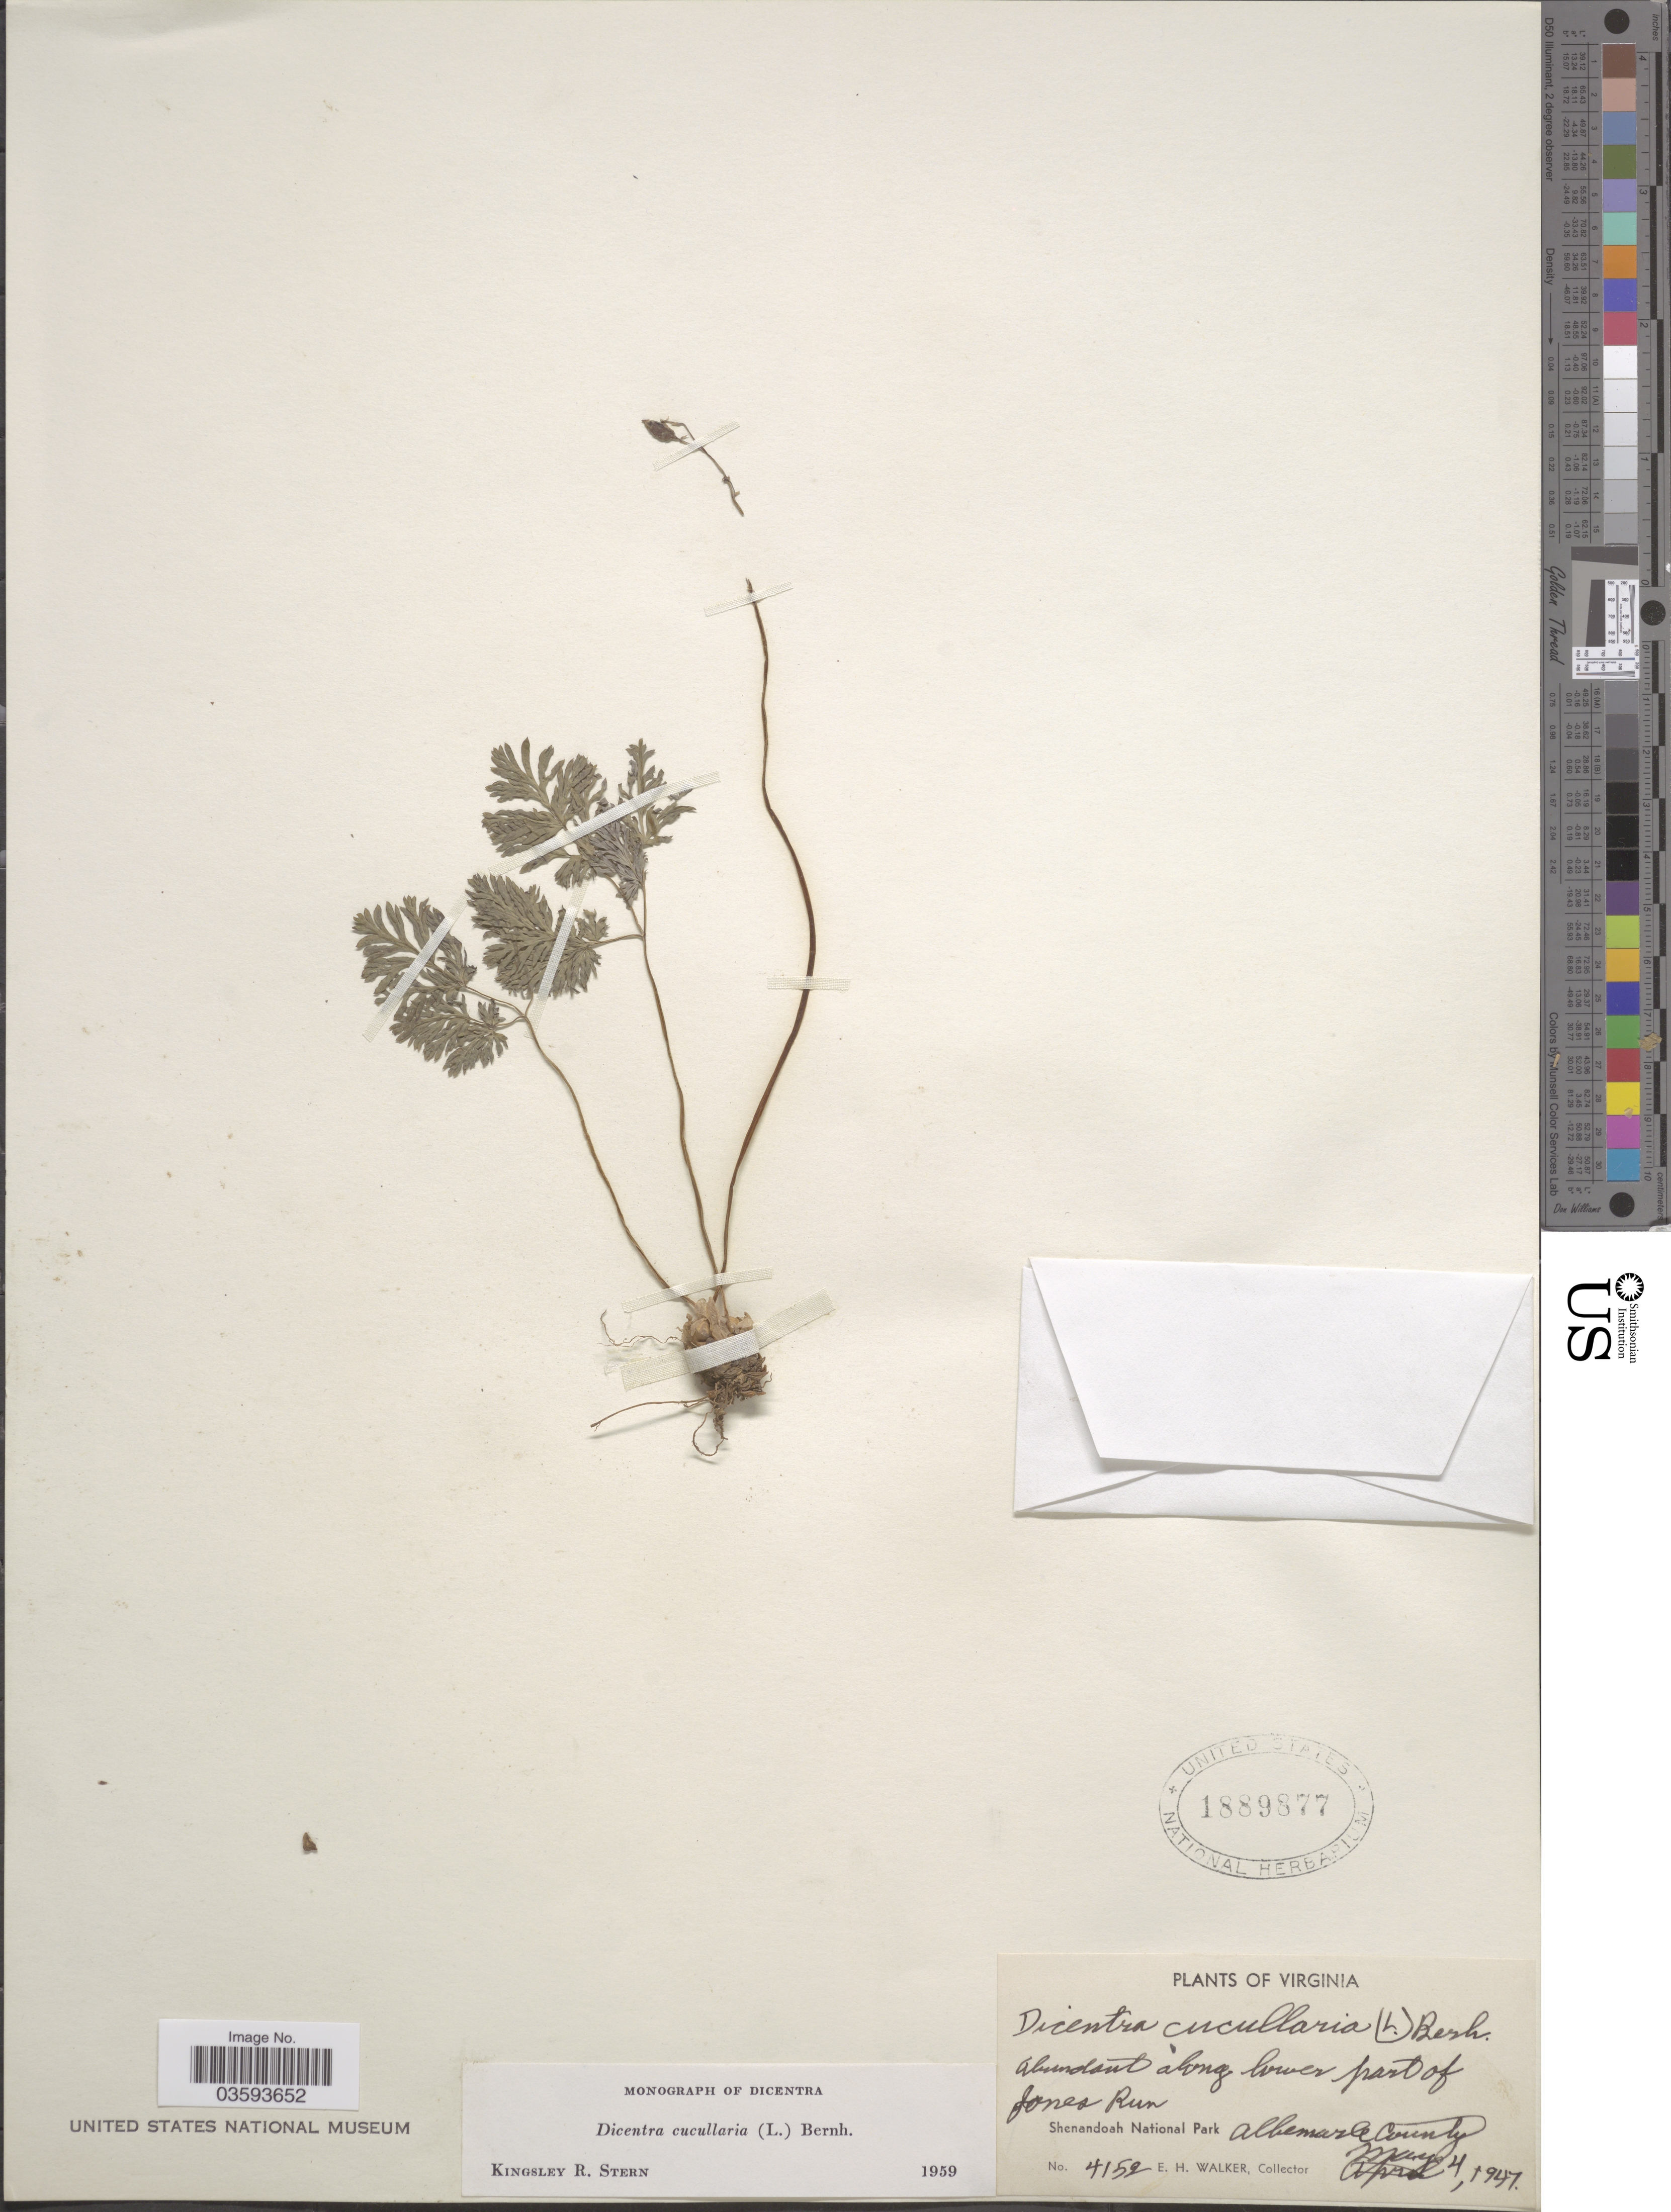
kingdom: Plantae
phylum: Tracheophyta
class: Magnoliopsida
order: Ranunculales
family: Papaveraceae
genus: Dicentra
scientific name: Dicentra cucullaria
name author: (L.) Bernh.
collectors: E. H. Walker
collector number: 4152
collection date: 1947-05-04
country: United States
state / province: Virginia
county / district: Albemarle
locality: Along lower part of Jones Run. Shenandoah National Park. Albemarle County.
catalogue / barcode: US 1889877